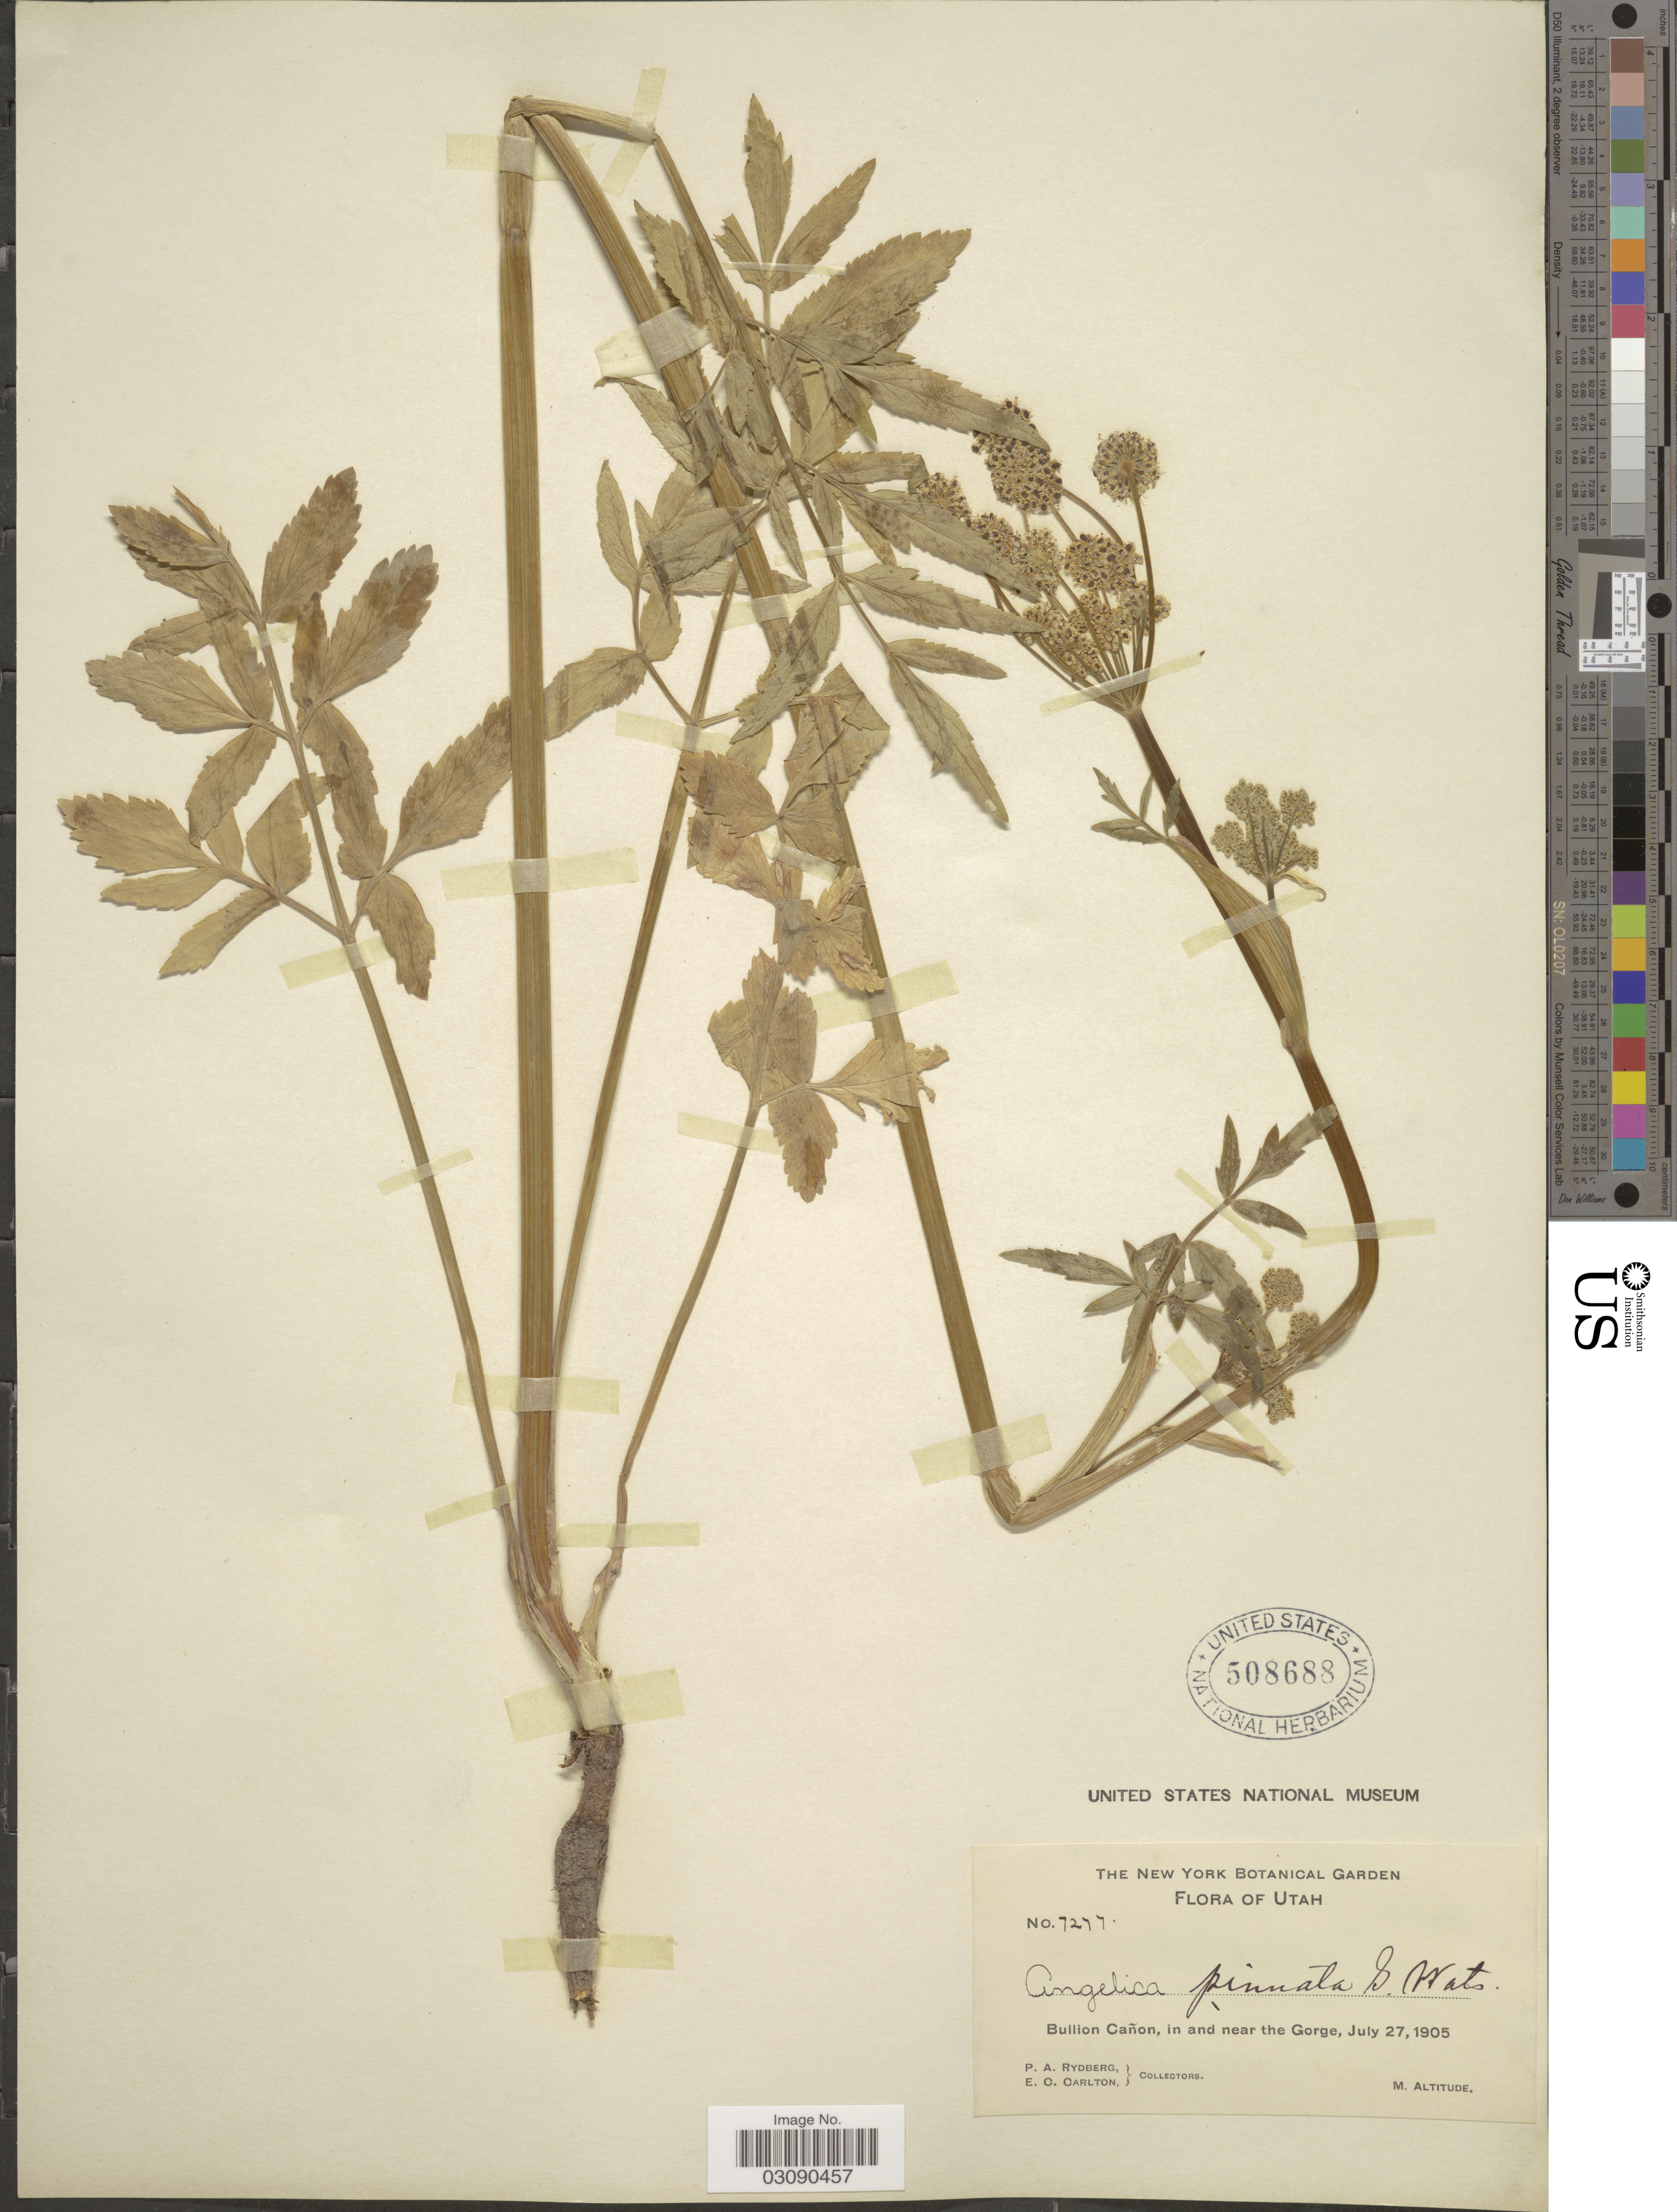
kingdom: Plantae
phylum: Tracheophyta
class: Magnoliopsida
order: Apiales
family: Apiaceae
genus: Angelica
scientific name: Angelica pinnata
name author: S. Watson in C. King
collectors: P. A. Rydberg & E. Carlton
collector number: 7277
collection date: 1905-07-27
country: United States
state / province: Utah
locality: Bullion Cañon, in and near the Gorge.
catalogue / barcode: US 508688